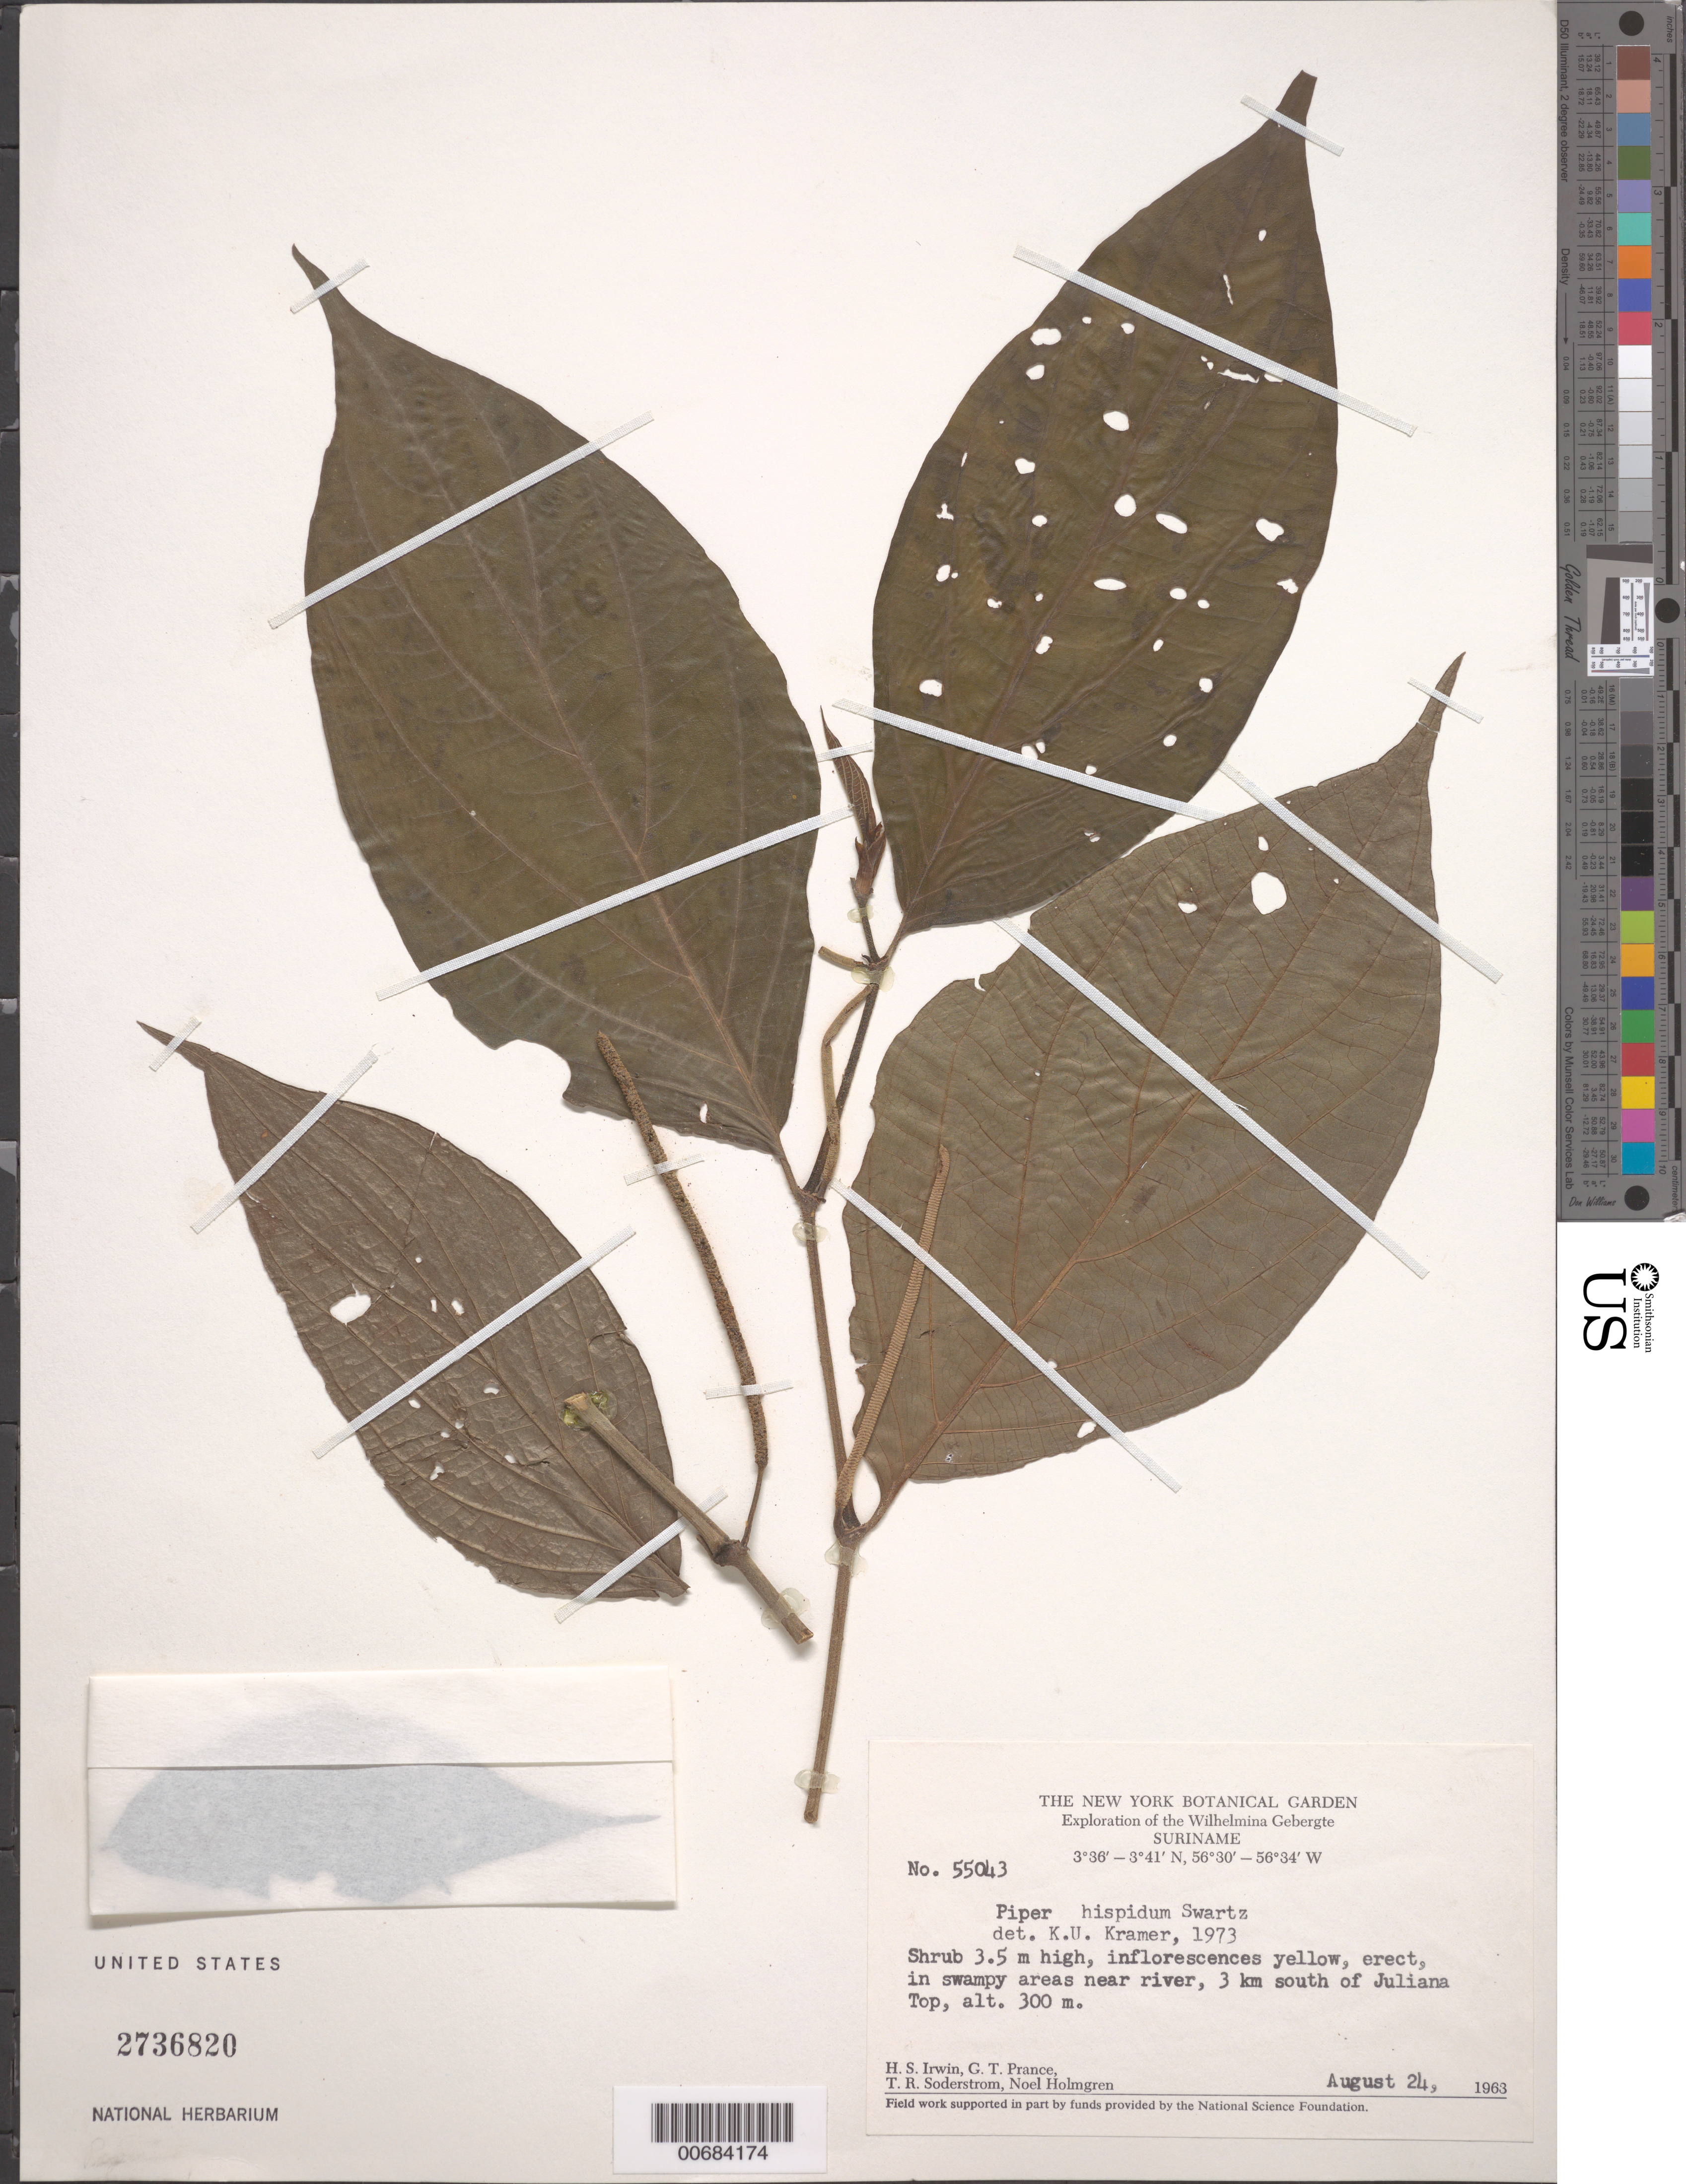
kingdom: Plantae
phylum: Tracheophyta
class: Magnoliopsida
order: Piperales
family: Piperaceae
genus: Piper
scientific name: Piper hispidum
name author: Sw.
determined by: Kramer, K. U.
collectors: H. Irwin, G. T. Prance, T. R. Soderstrom & N. H. Holmgren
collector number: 55043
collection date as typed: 24-Aug-63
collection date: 1963-08-24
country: Suriname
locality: Juliana Top, 3 km S of, 12 km N of Lucie R., Wilhelmina Gebergte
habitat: Swampy areas near river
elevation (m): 300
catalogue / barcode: US 2736820